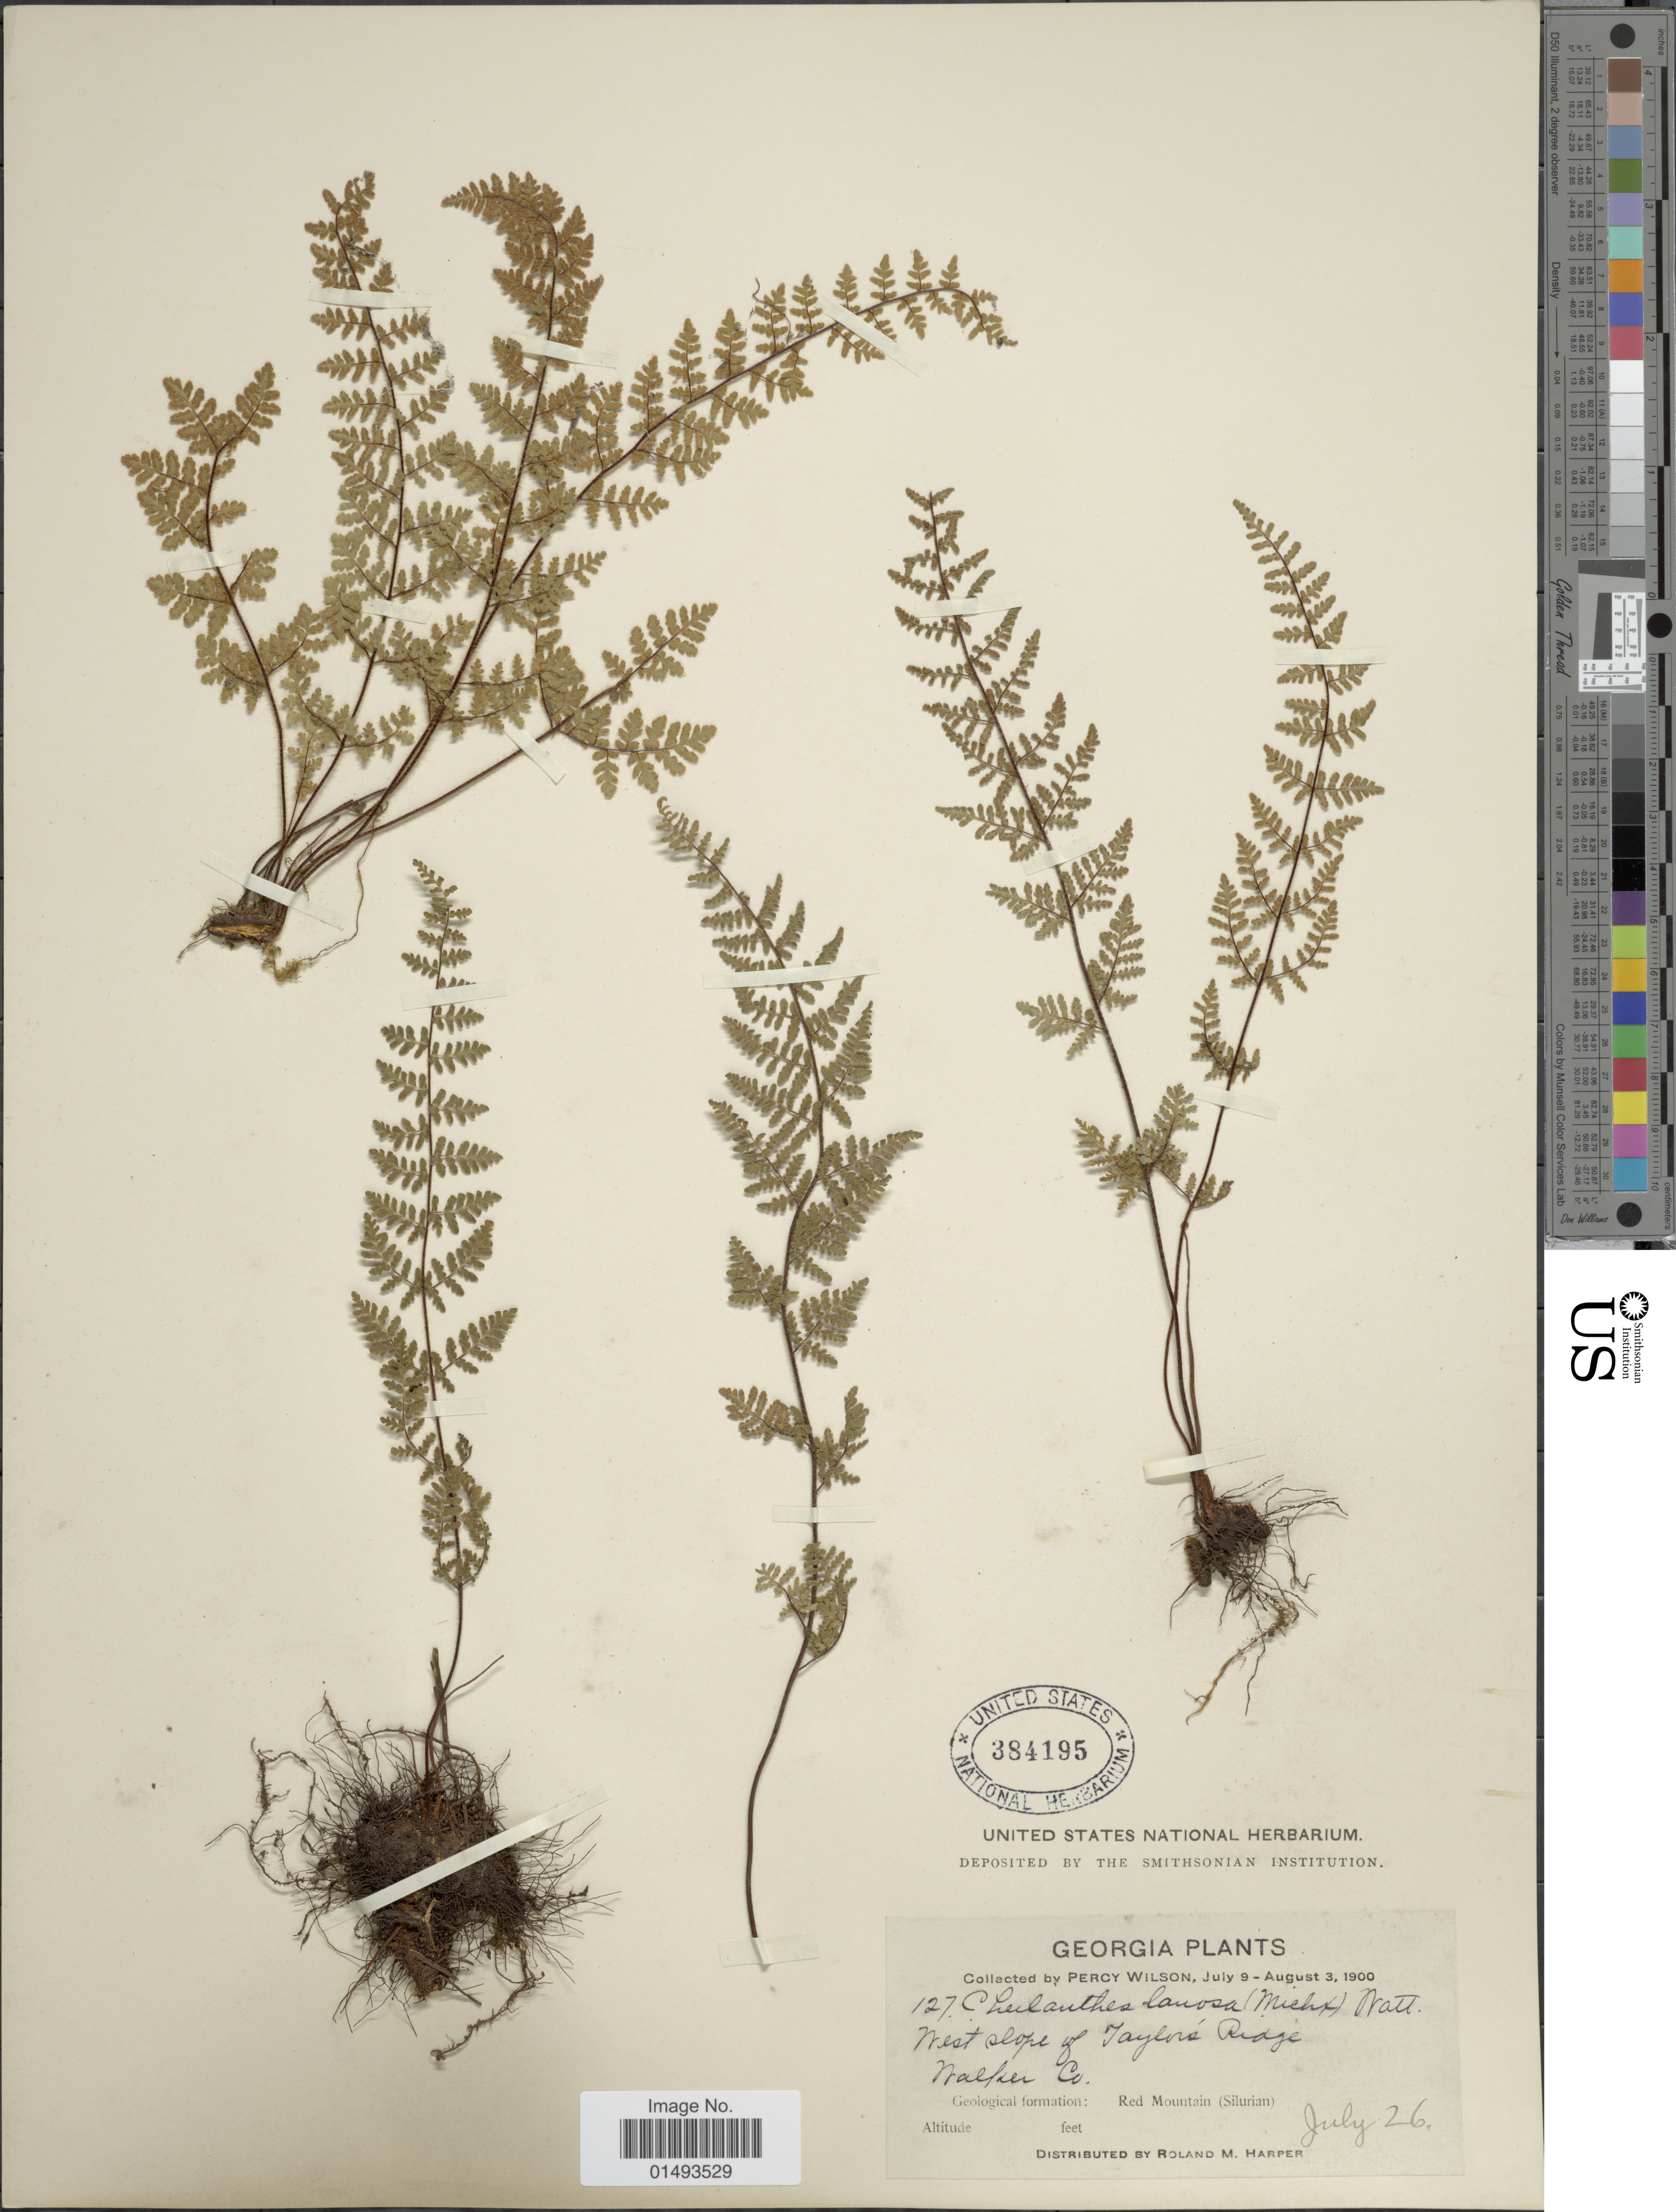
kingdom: Plantae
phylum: Tracheophyta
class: Polypodiopsida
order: Polypodiales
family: Pteridaceae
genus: Myriopteris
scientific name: Myriopteris lanosa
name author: (Michx.) Grusz & Windham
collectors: R. M. Harper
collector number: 127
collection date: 1900-07-26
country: United States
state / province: Georgia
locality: Georgia Plants, Nest slope of Taylors Ridge, Maltzer Co. Red Mountain (Silurian)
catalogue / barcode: US 384195